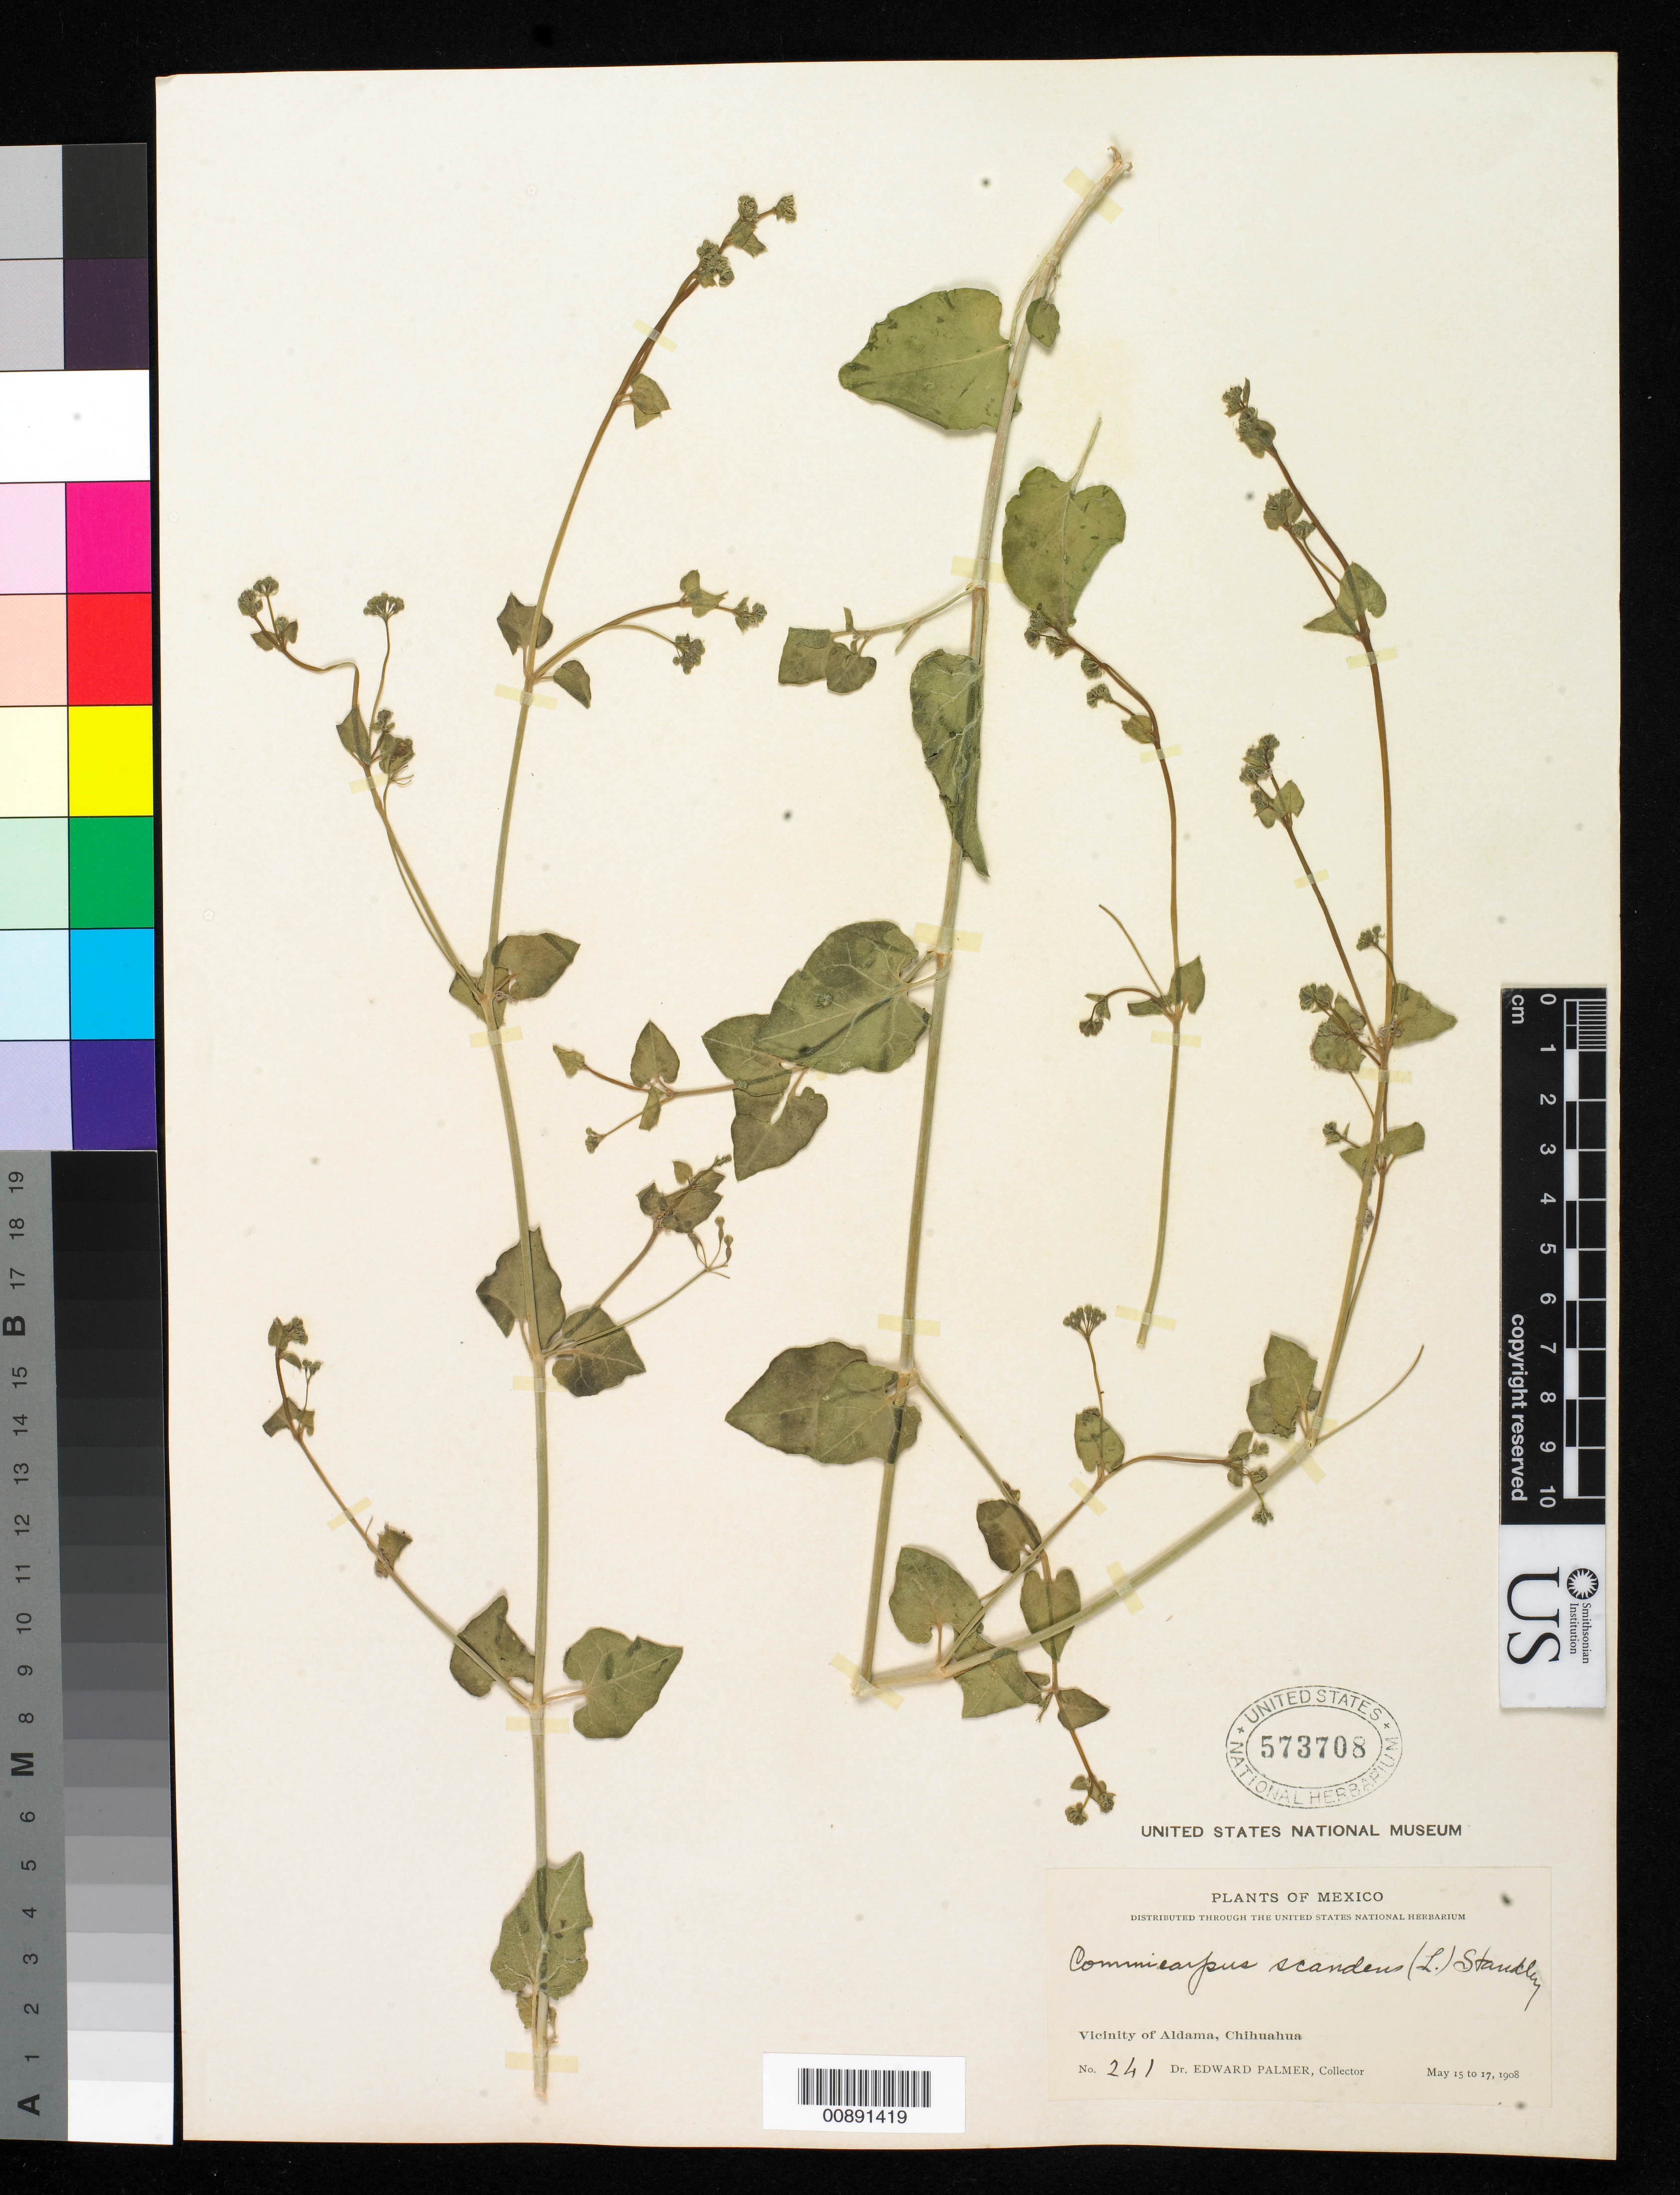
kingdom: Plantae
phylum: Tracheophyta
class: Magnoliopsida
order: Caryophyllales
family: Nyctaginaceae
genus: Commicarpus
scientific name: Commicarpus scandens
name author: (L.) Standl.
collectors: E. Palmer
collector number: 241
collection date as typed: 15 May 1908 to 17 May 1908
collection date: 1908-05-15/1908-05-17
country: Mexico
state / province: Chihuahua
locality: Vicinity of Aldama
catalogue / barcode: US 573708